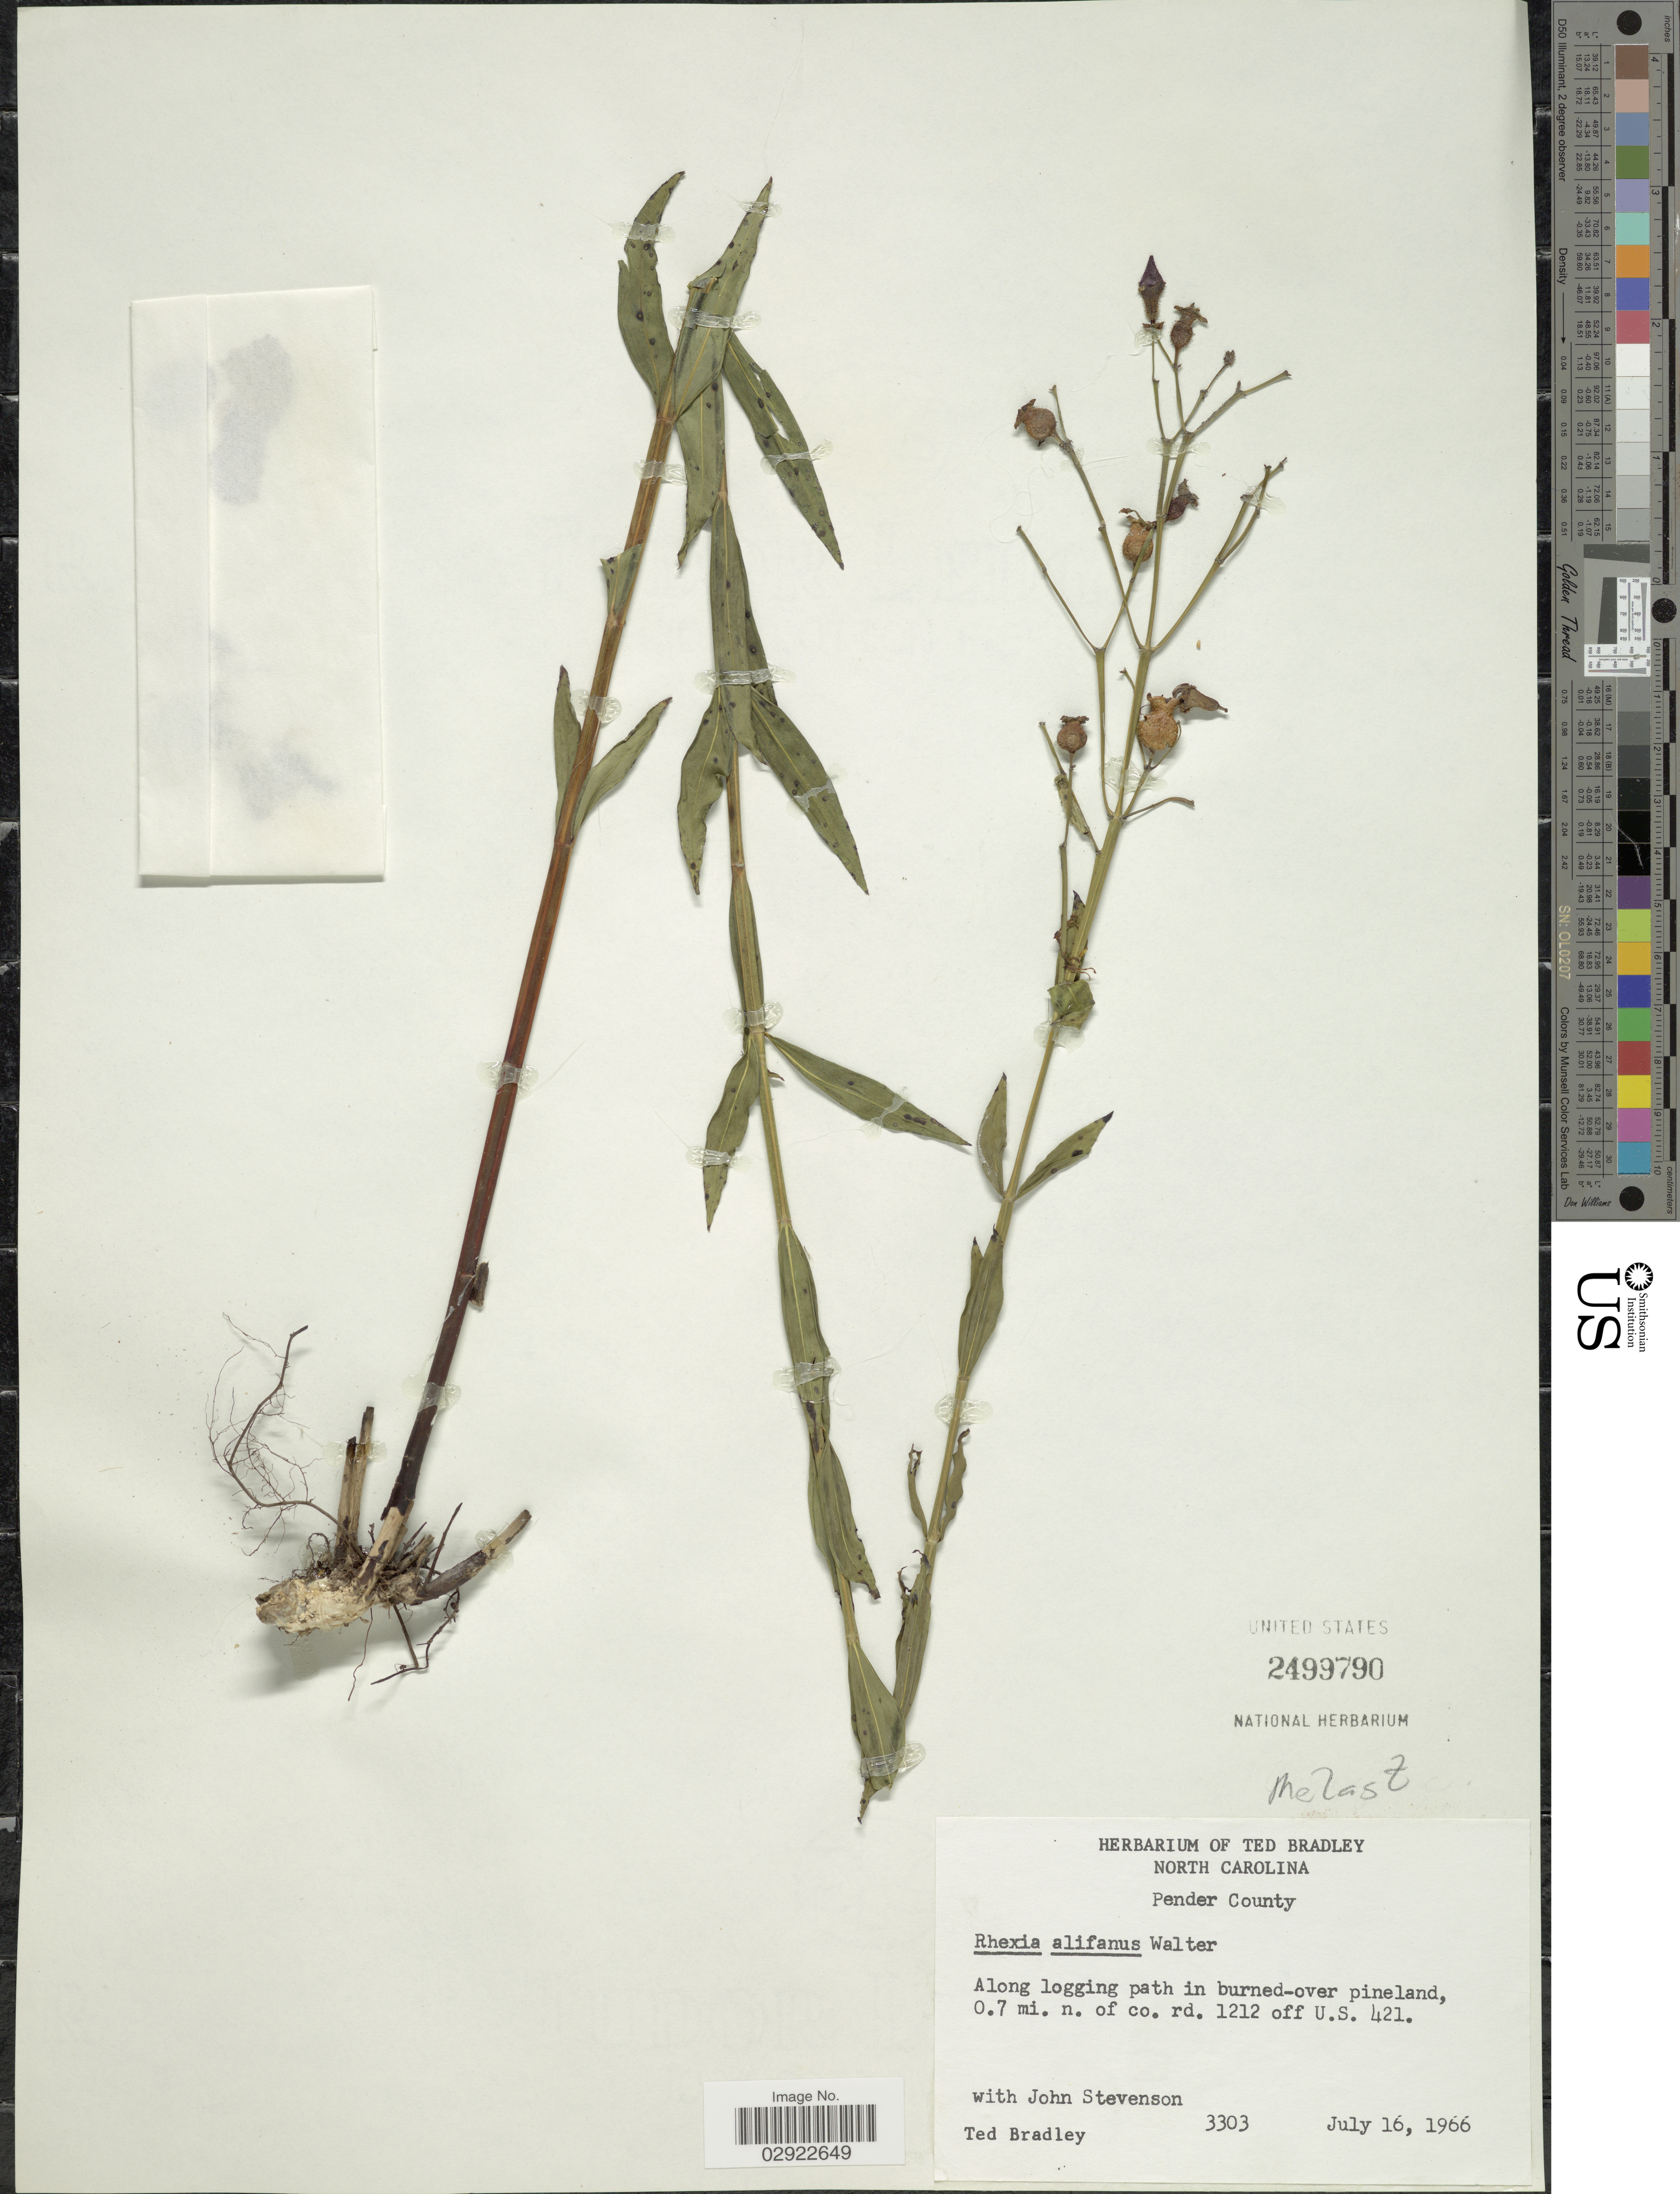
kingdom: Plantae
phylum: Tracheophyta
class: Magnoliopsida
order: Myrtales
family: Melastomataceae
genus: Rhexia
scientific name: Rhexia alifanus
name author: Walter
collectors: J. Stevenson & T. Bradley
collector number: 3303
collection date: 1966-07-16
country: United States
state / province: North Carolina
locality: Pender County. Along logging path in burned-over pineland, 0.7 mi. n. of co. rd. 1212 off U.S. 421.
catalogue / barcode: US 2499790